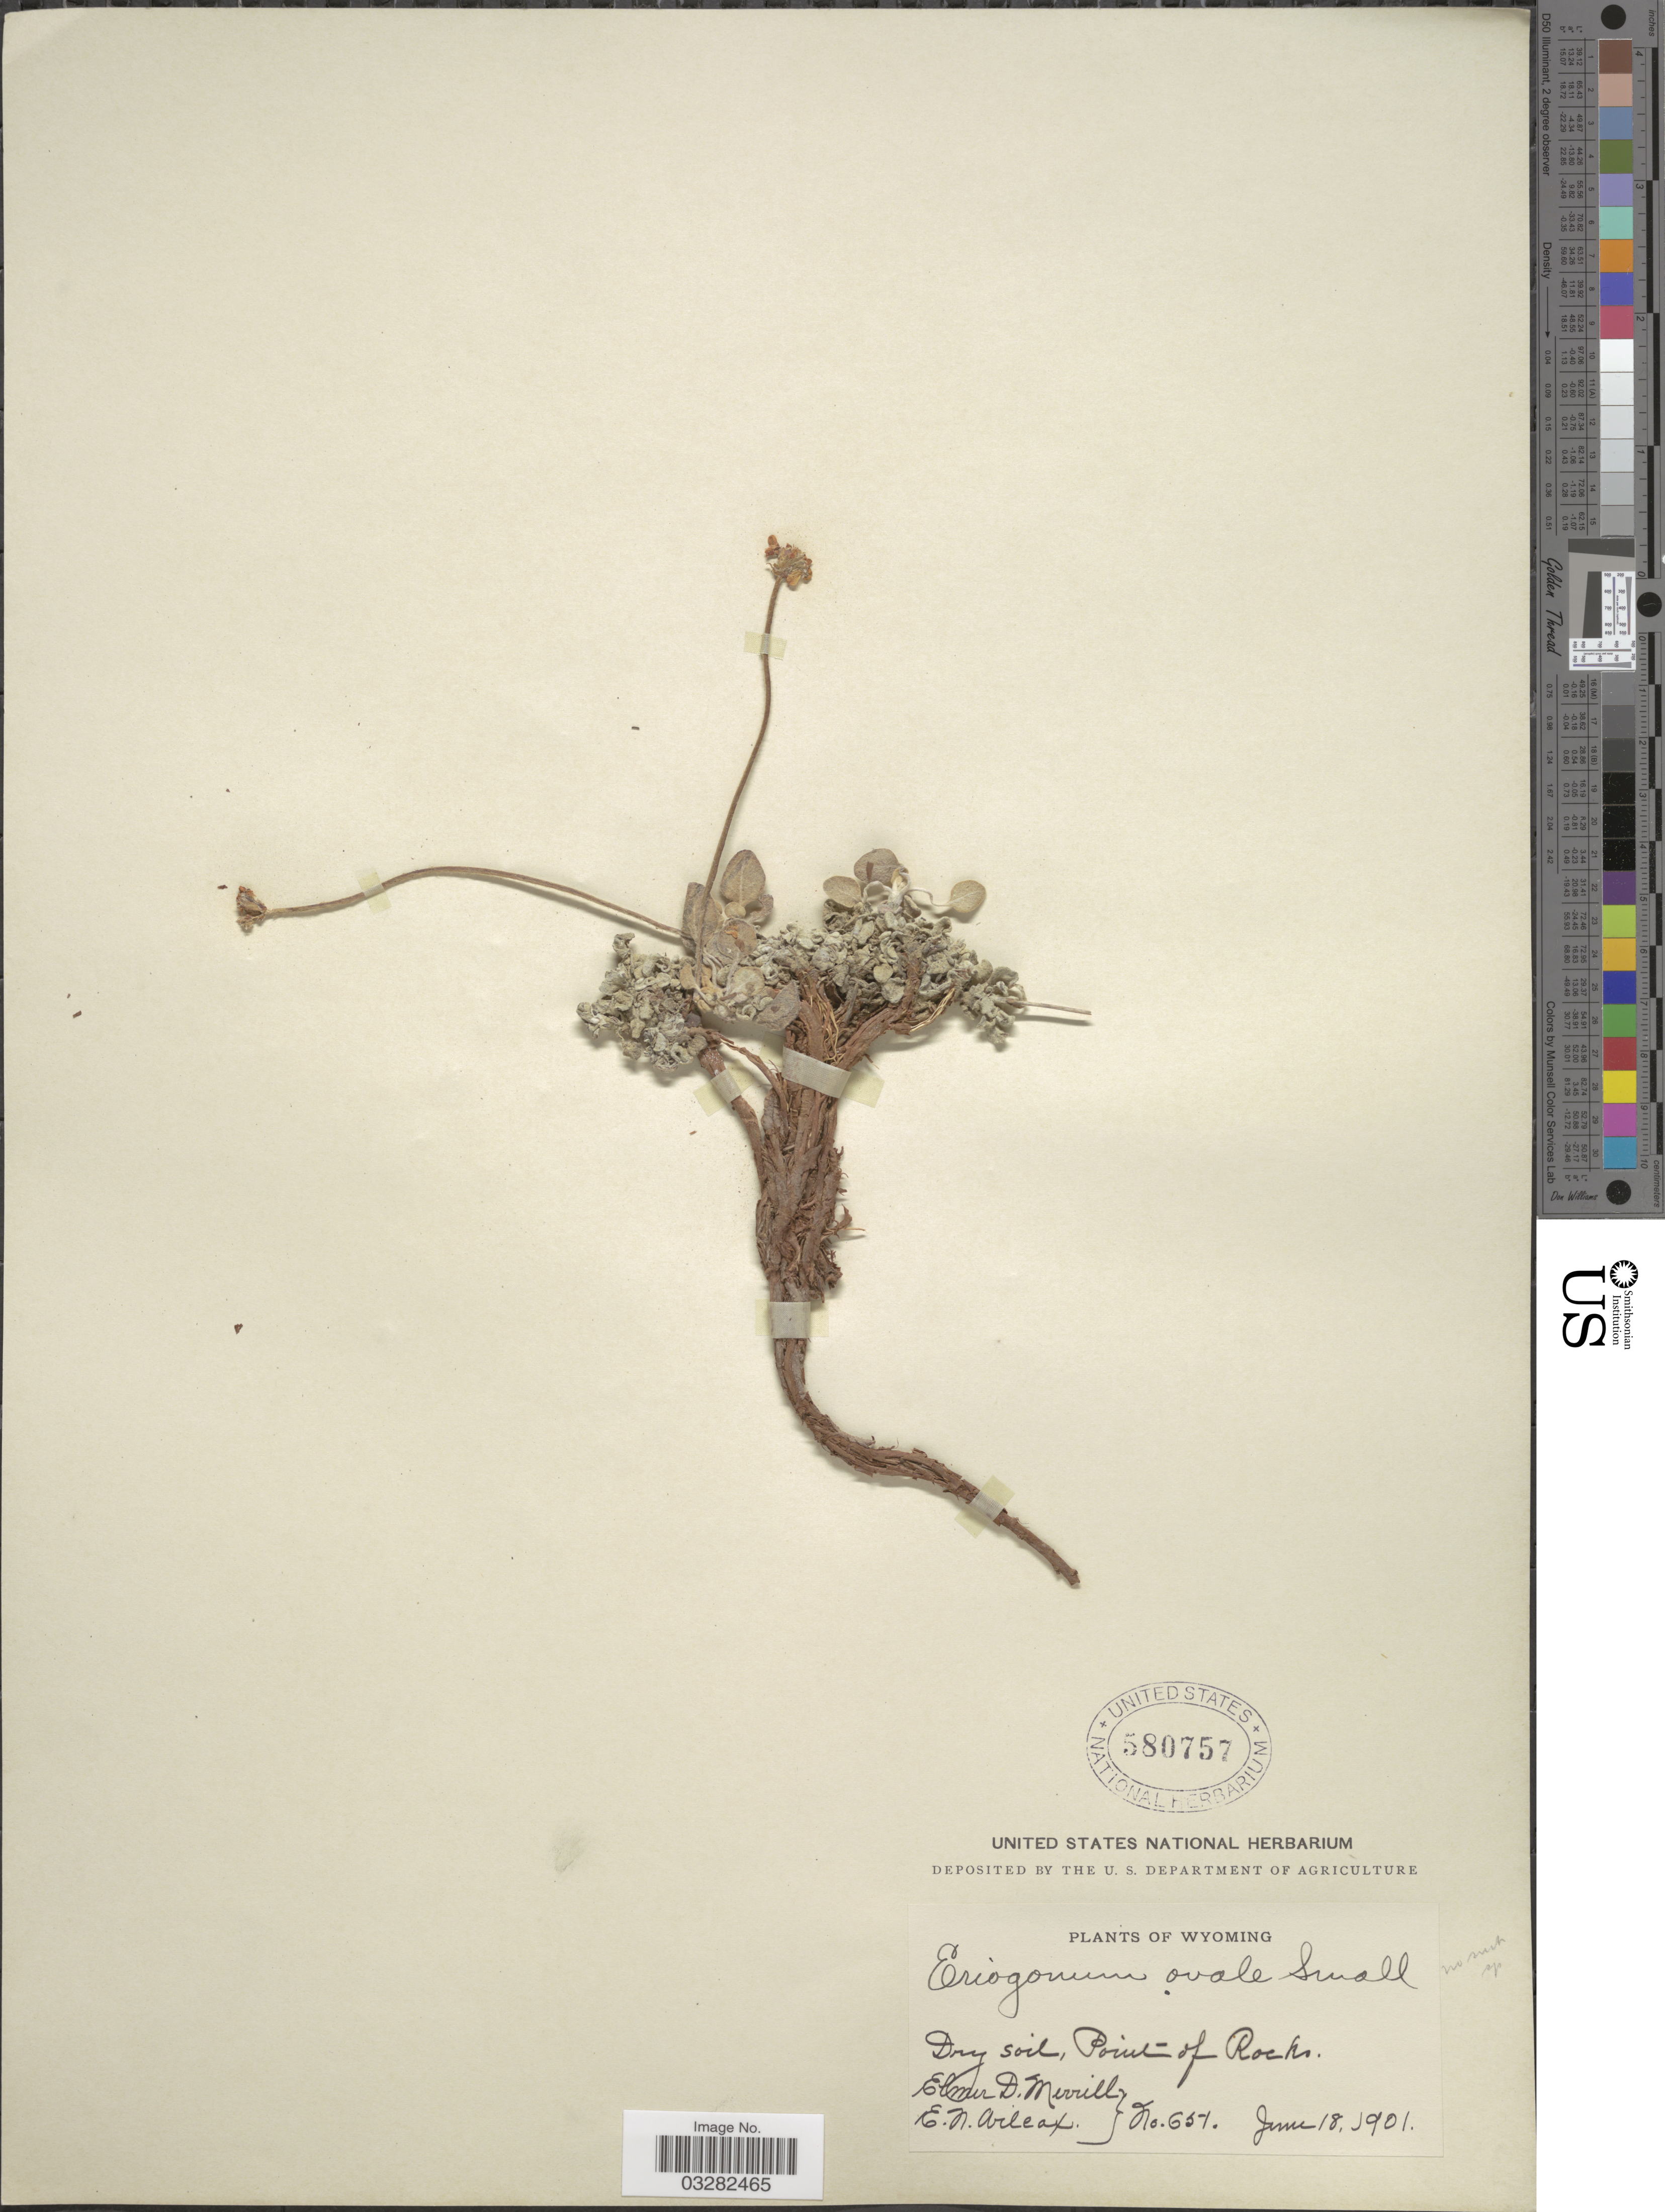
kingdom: Plantae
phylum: Tracheophyta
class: Magnoliopsida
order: Caryophyllales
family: Polygonaceae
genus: Eriogonum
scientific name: Eriogonum sp.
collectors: E. D. Merrill & E. Wilcox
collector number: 651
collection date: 1901-06-18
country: United States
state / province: Wyoming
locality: Dry soil, Point of Rocks.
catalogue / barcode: US 580757